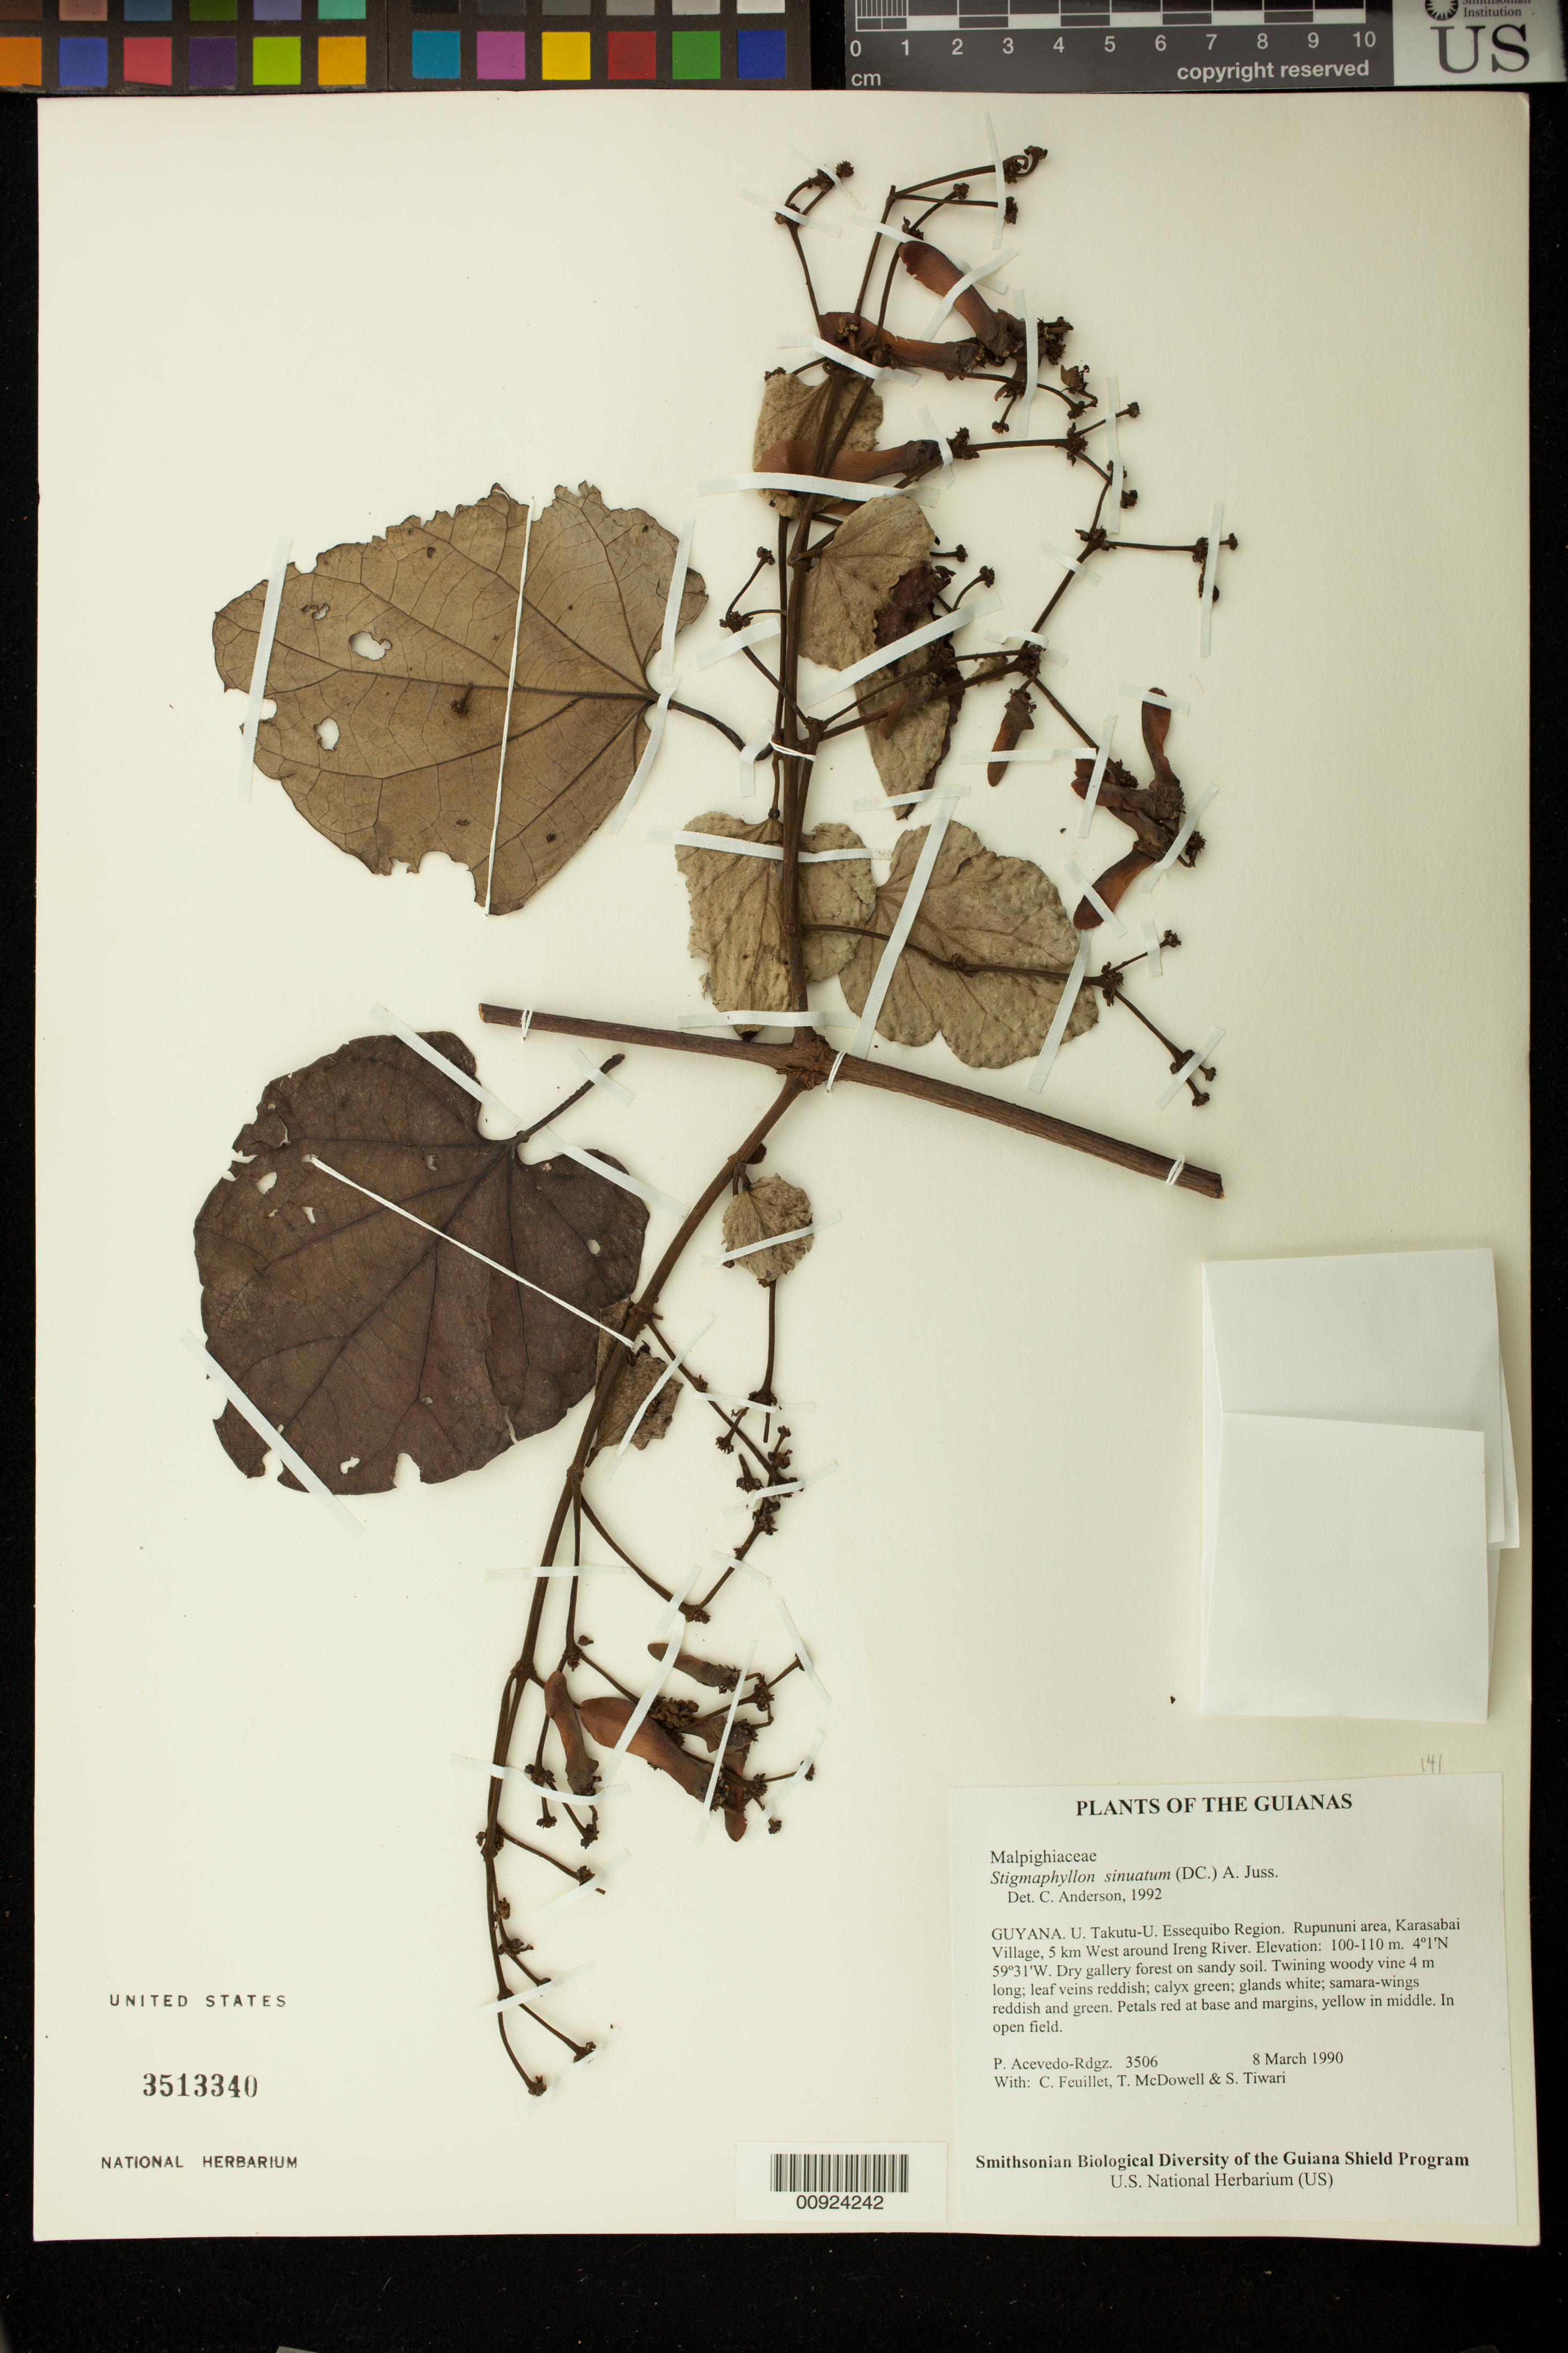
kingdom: Plantae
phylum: Tracheophyta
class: Magnoliopsida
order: Malpighiales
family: Malpighiaceae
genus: Stigmaphyllon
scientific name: Stigmaphyllon sinuatum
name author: A. Juss.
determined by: Anderson, C.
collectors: P. Acevedo-Rodr., C. Feuillet, T. McDowell & S. Tiwari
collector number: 3506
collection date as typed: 08 Mar 1990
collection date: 1990-03-08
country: Guyana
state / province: U. Takutu-U. Essequibo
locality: Rupununi area, Karasabai Village, 5 km West around Ireng River.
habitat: Dry gallery forest on sandy soil.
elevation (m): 100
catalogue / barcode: US 3513340